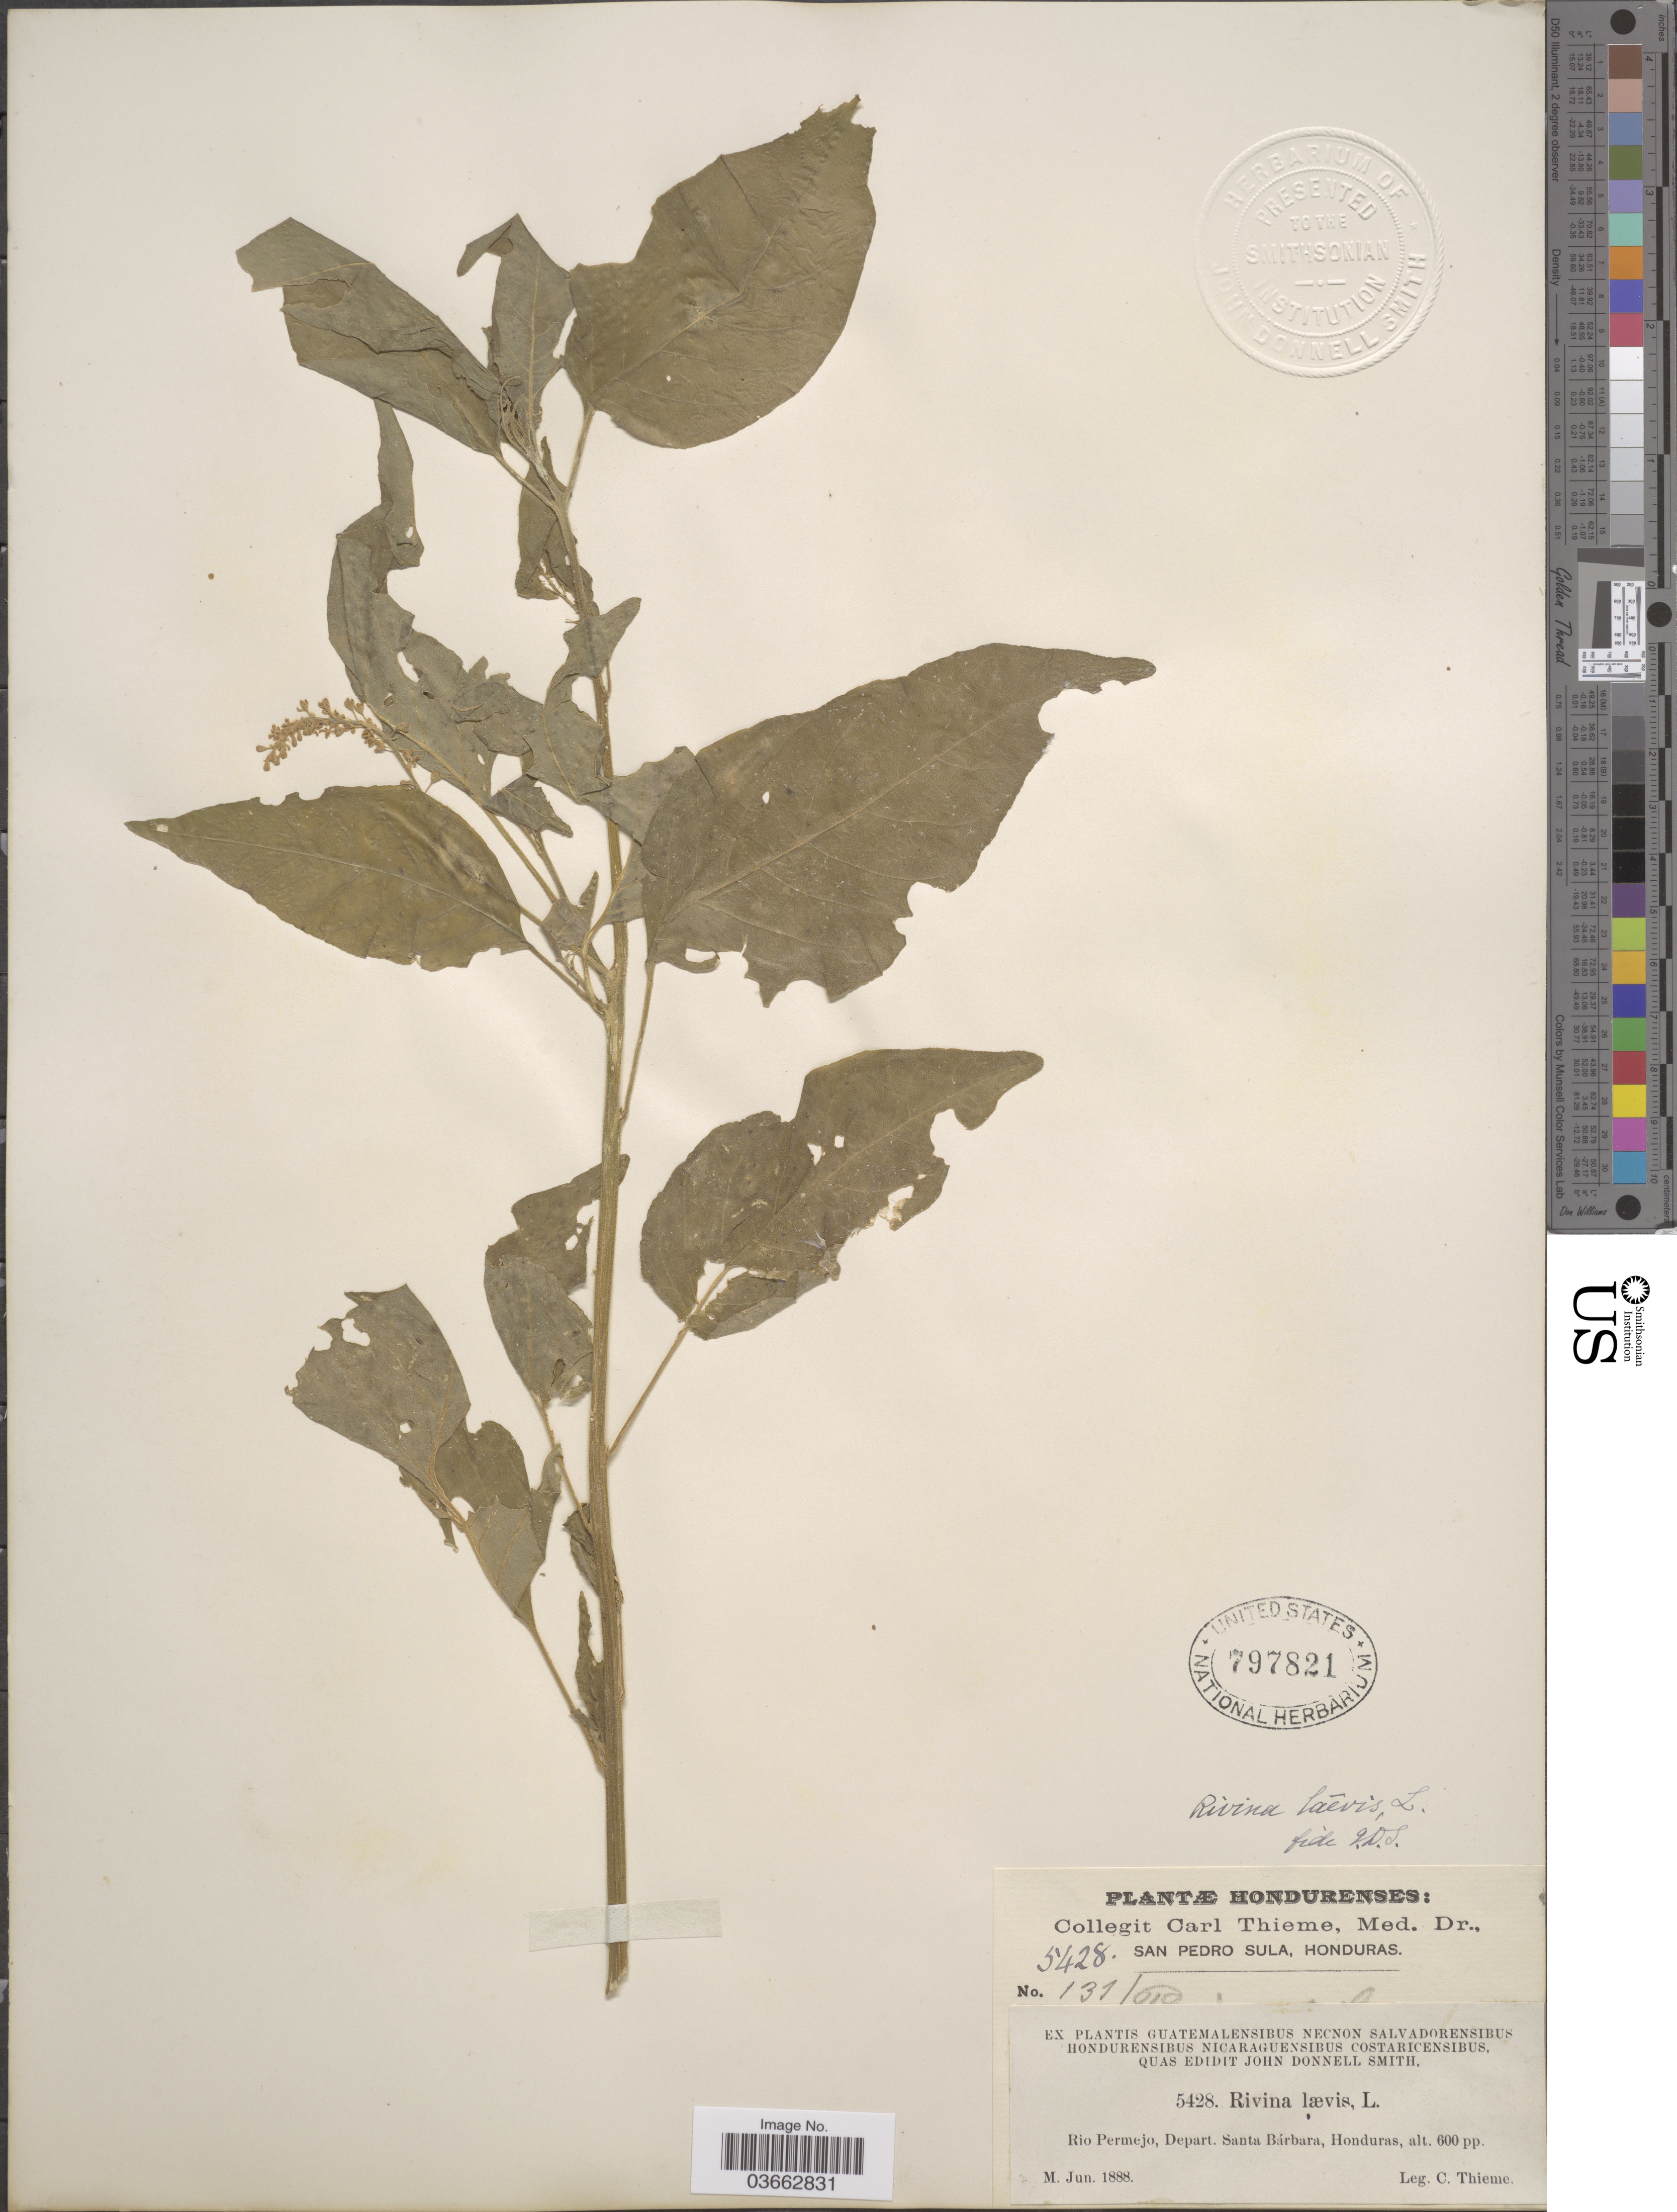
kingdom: Plantae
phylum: Tracheophyta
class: Magnoliopsida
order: Caryophyllales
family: Phytolaccaceae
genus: Rivina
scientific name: Rivina humilis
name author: L.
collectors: C. Thieme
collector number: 5428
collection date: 1888-06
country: Honduras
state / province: Santa Bárbara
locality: Rio Permejo, Depart Santa Bárbara.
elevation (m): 183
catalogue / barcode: US 797821